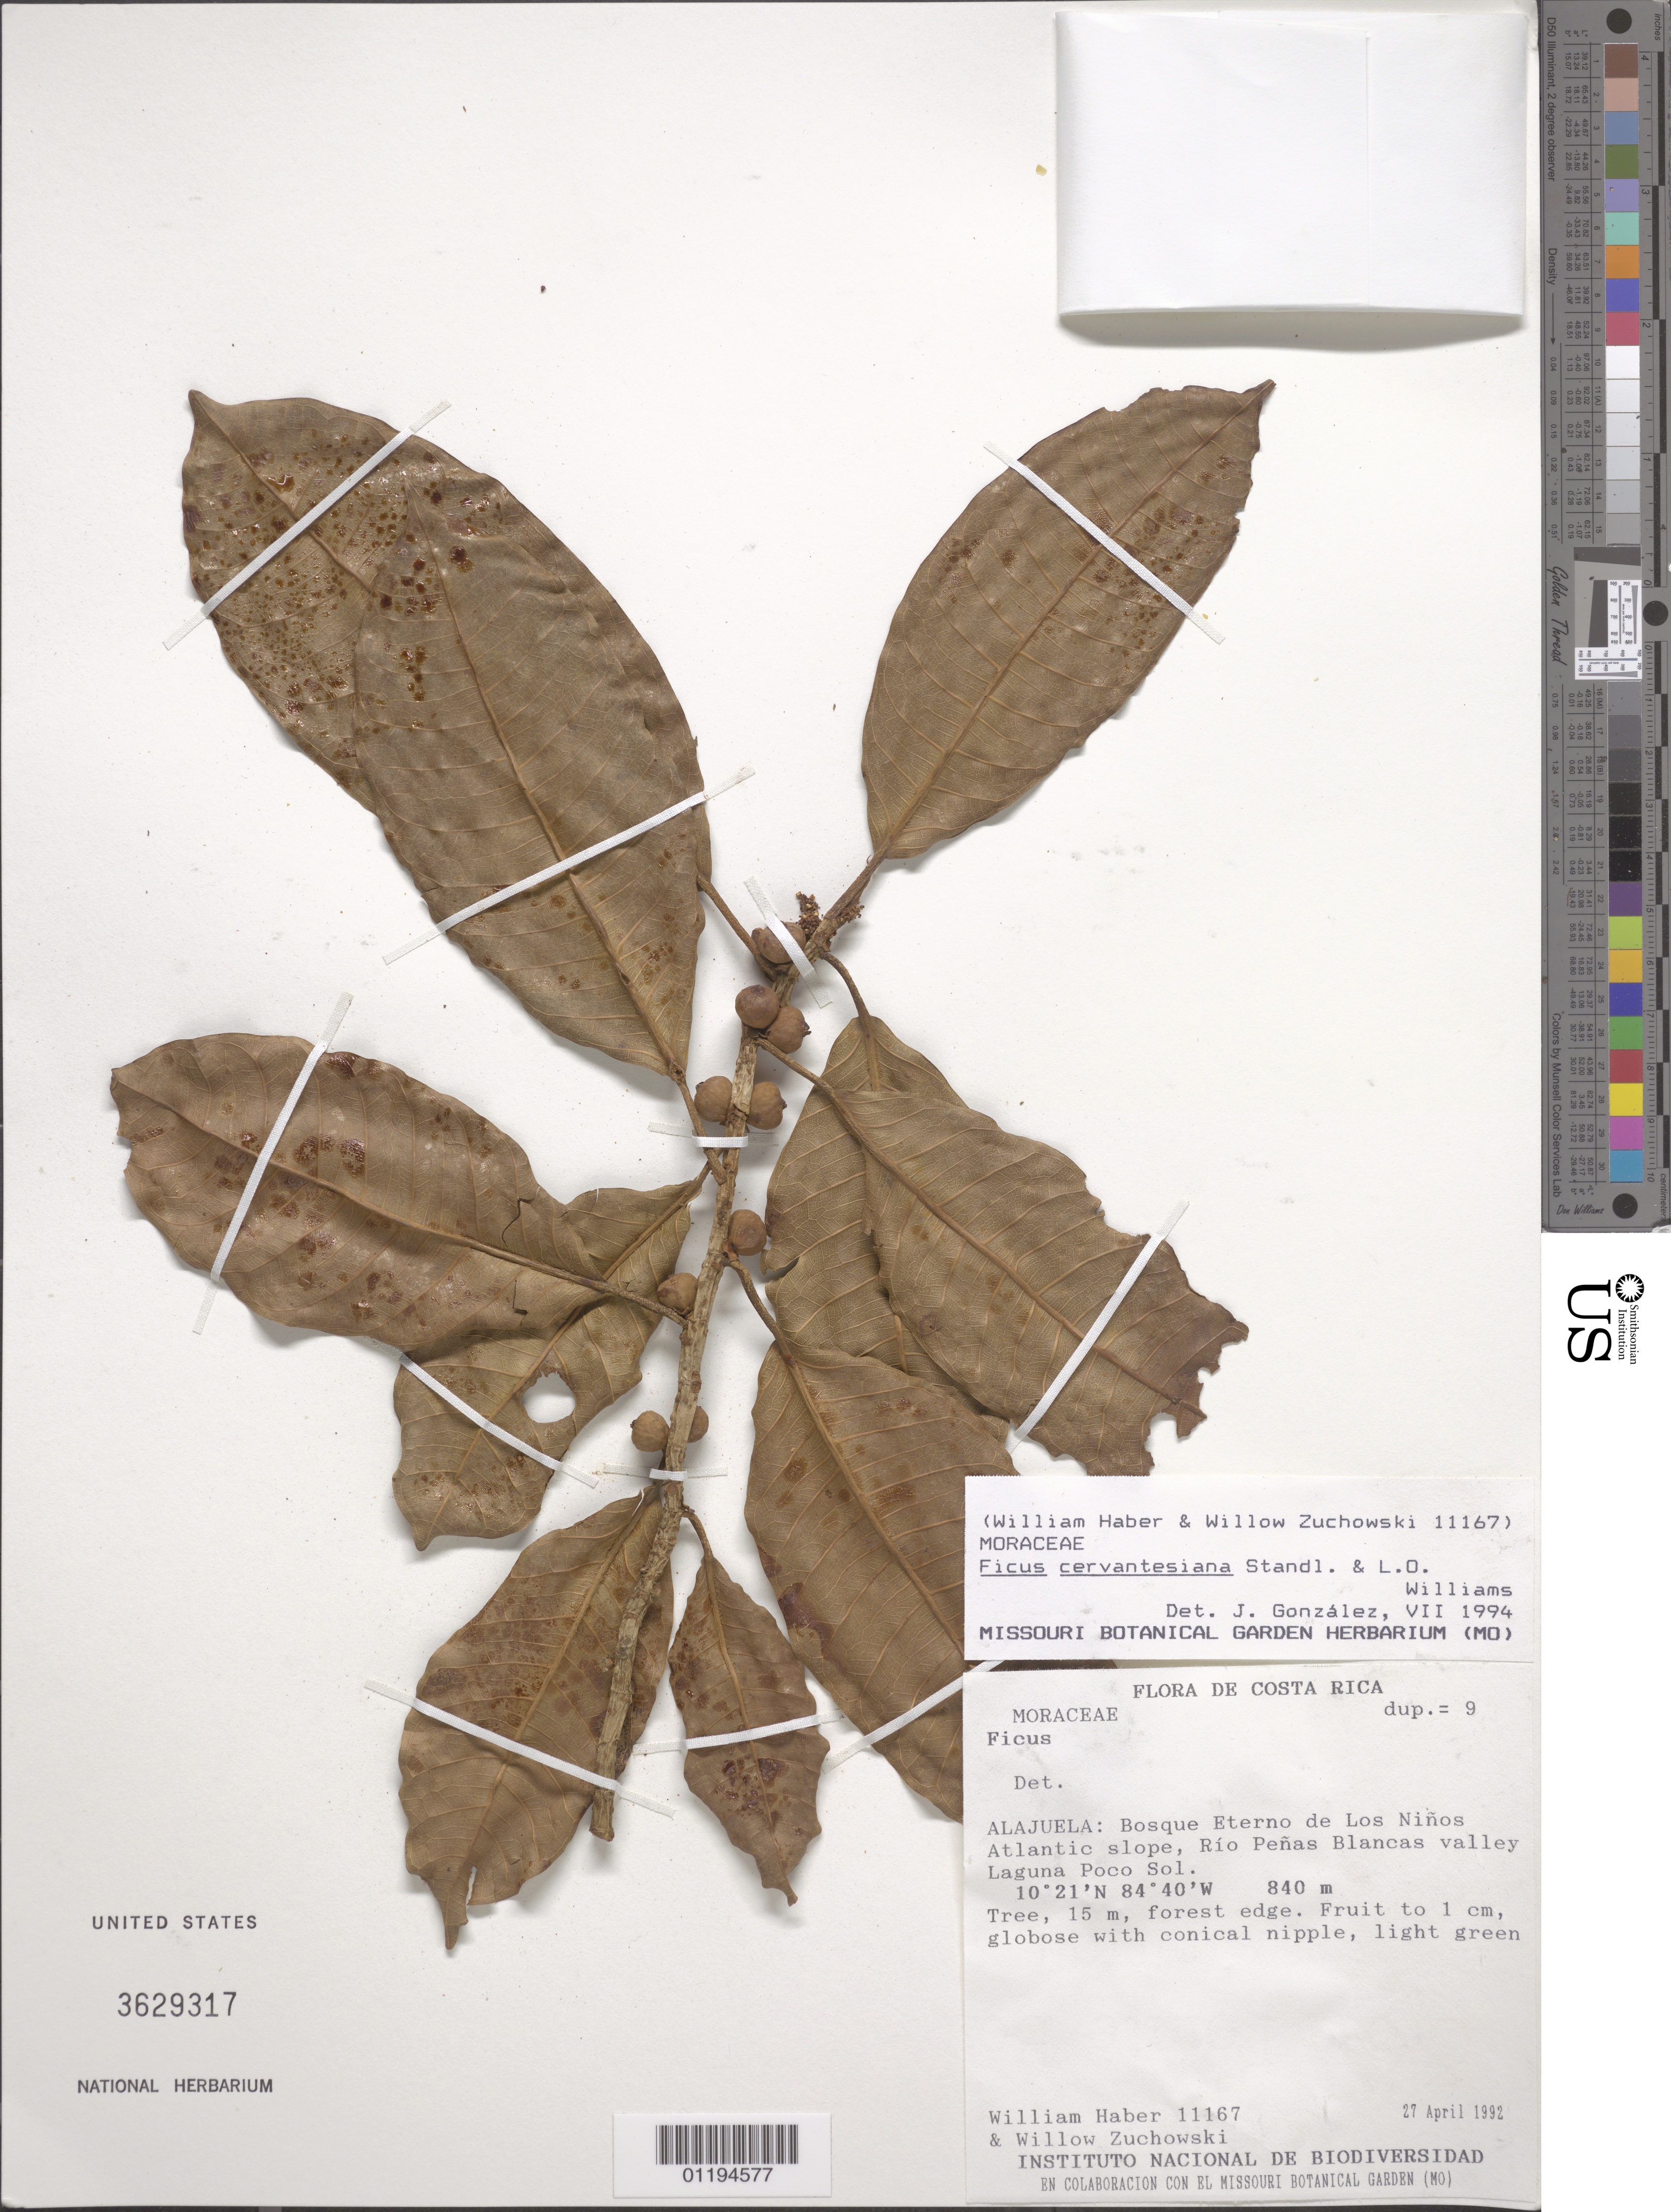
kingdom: Plantae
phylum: Tracheophyta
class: Magnoliopsida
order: Rosales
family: Moraceae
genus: Ficus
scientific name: Ficus cervantesiana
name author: Standl. & L.O. Williams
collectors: W. Haber & W. Zuchowski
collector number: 11167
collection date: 1992-04-27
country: Costa Rica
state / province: Alajuela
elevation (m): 840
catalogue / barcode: US 3629317